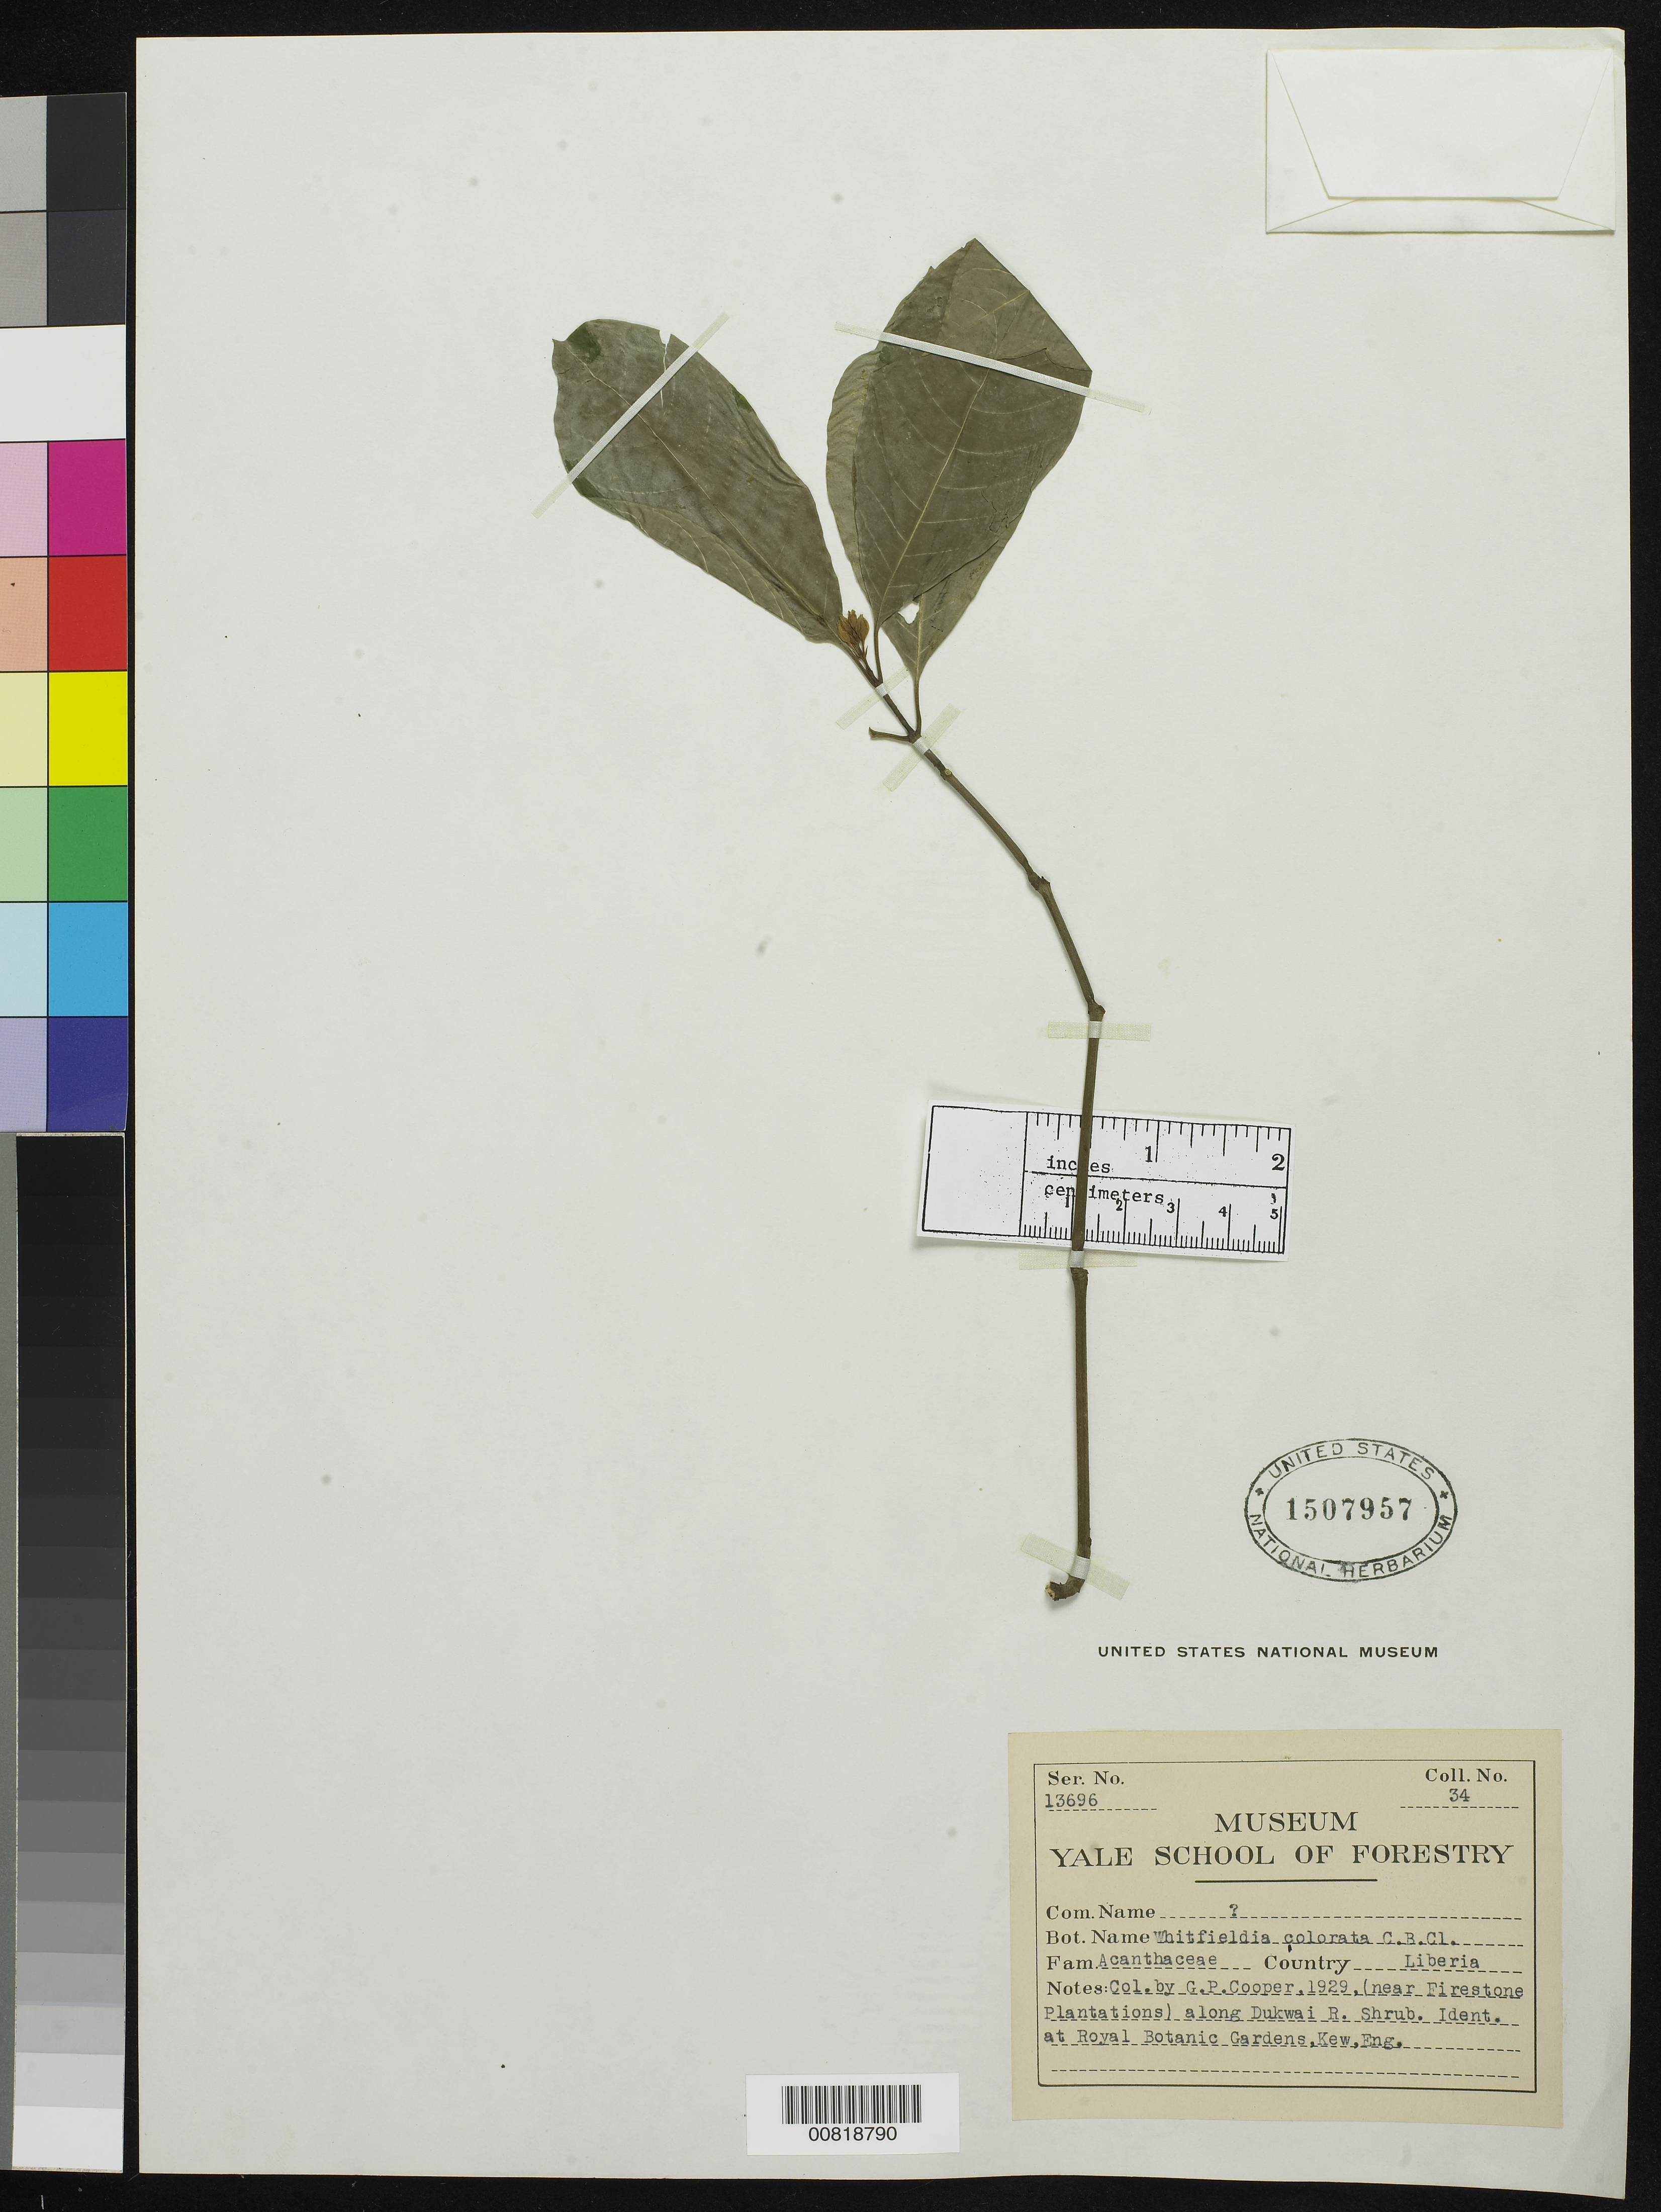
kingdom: Plantae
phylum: Tracheophyta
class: Magnoliopsida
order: Lamiales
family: Acanthaceae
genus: Whitfieldia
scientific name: Whitfieldia colorata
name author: Stapf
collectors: G. Cooper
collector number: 34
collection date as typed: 1929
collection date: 1929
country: Liberia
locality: (near Firestone Plantations) along Dukwai River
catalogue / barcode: US 1507957